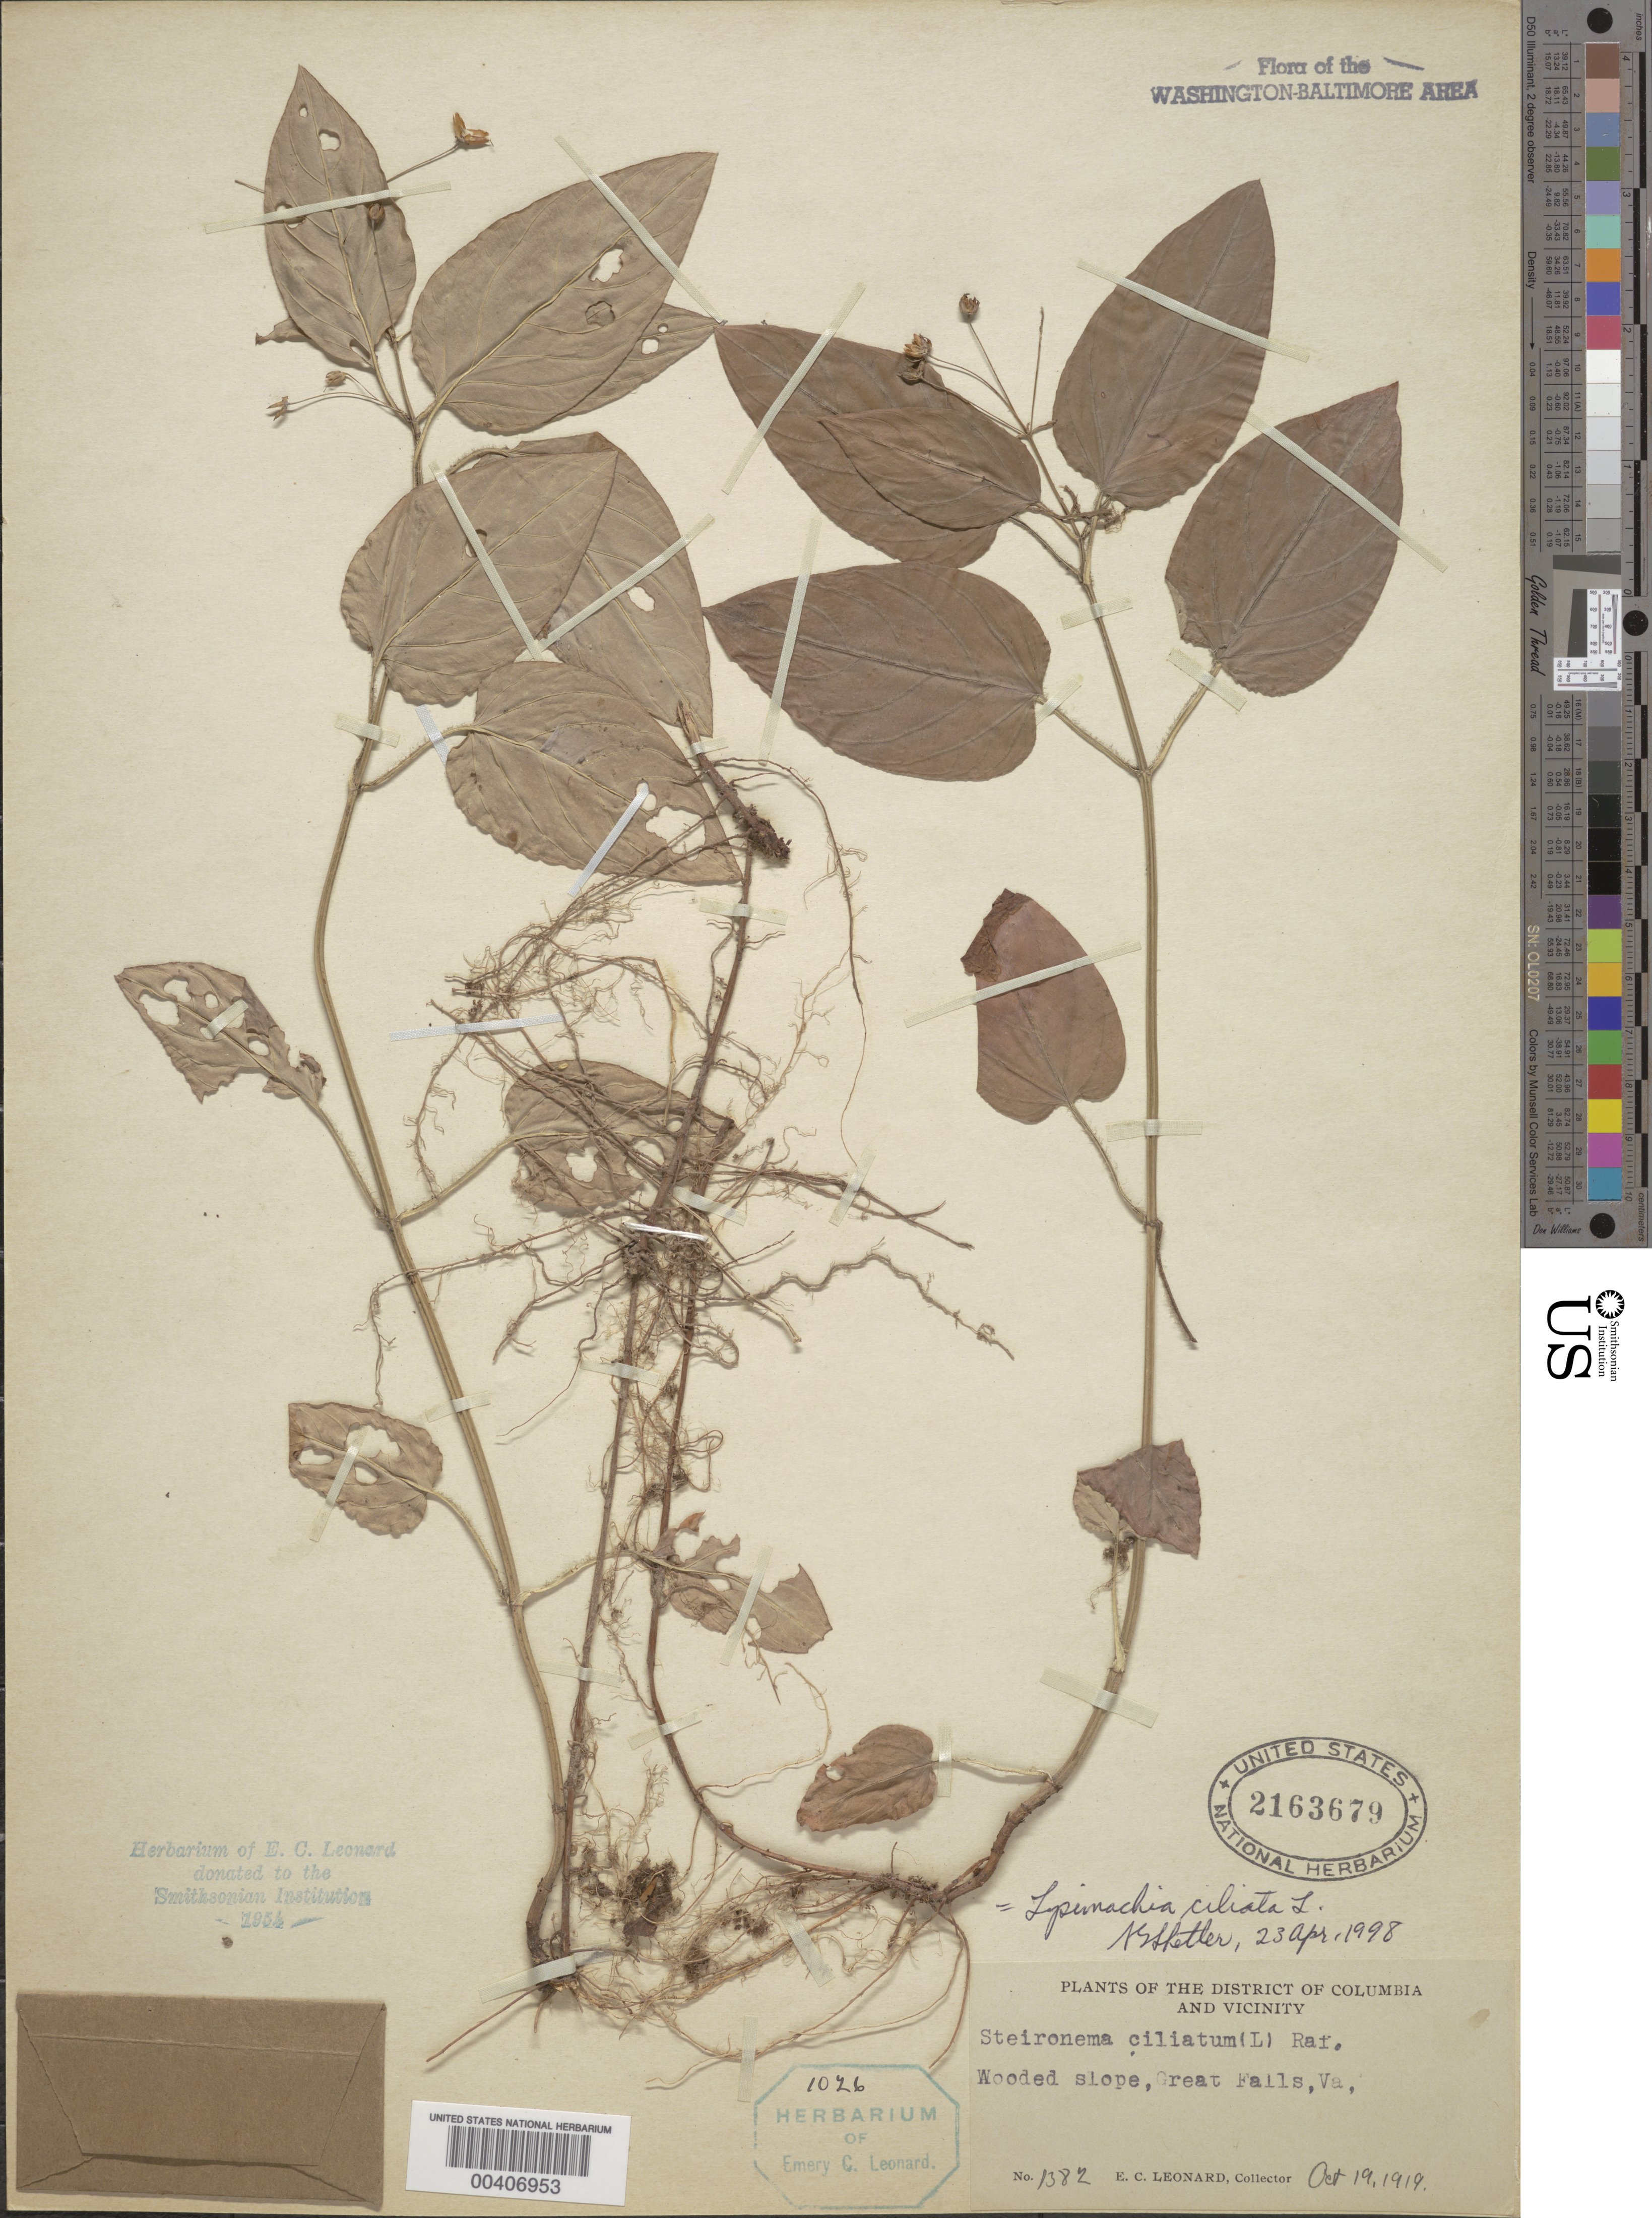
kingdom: Plantae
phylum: Tracheophyta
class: Magnoliopsida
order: Ericales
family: Primulaceae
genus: Lysimachia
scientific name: Lysimachia ciliata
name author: L.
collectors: E. C. Leonard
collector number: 1382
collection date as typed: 19 Oct 1919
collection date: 1919-10-19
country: United States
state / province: Virginia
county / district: Fairfax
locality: Great Falls C. and O. Canal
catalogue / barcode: US 2163679